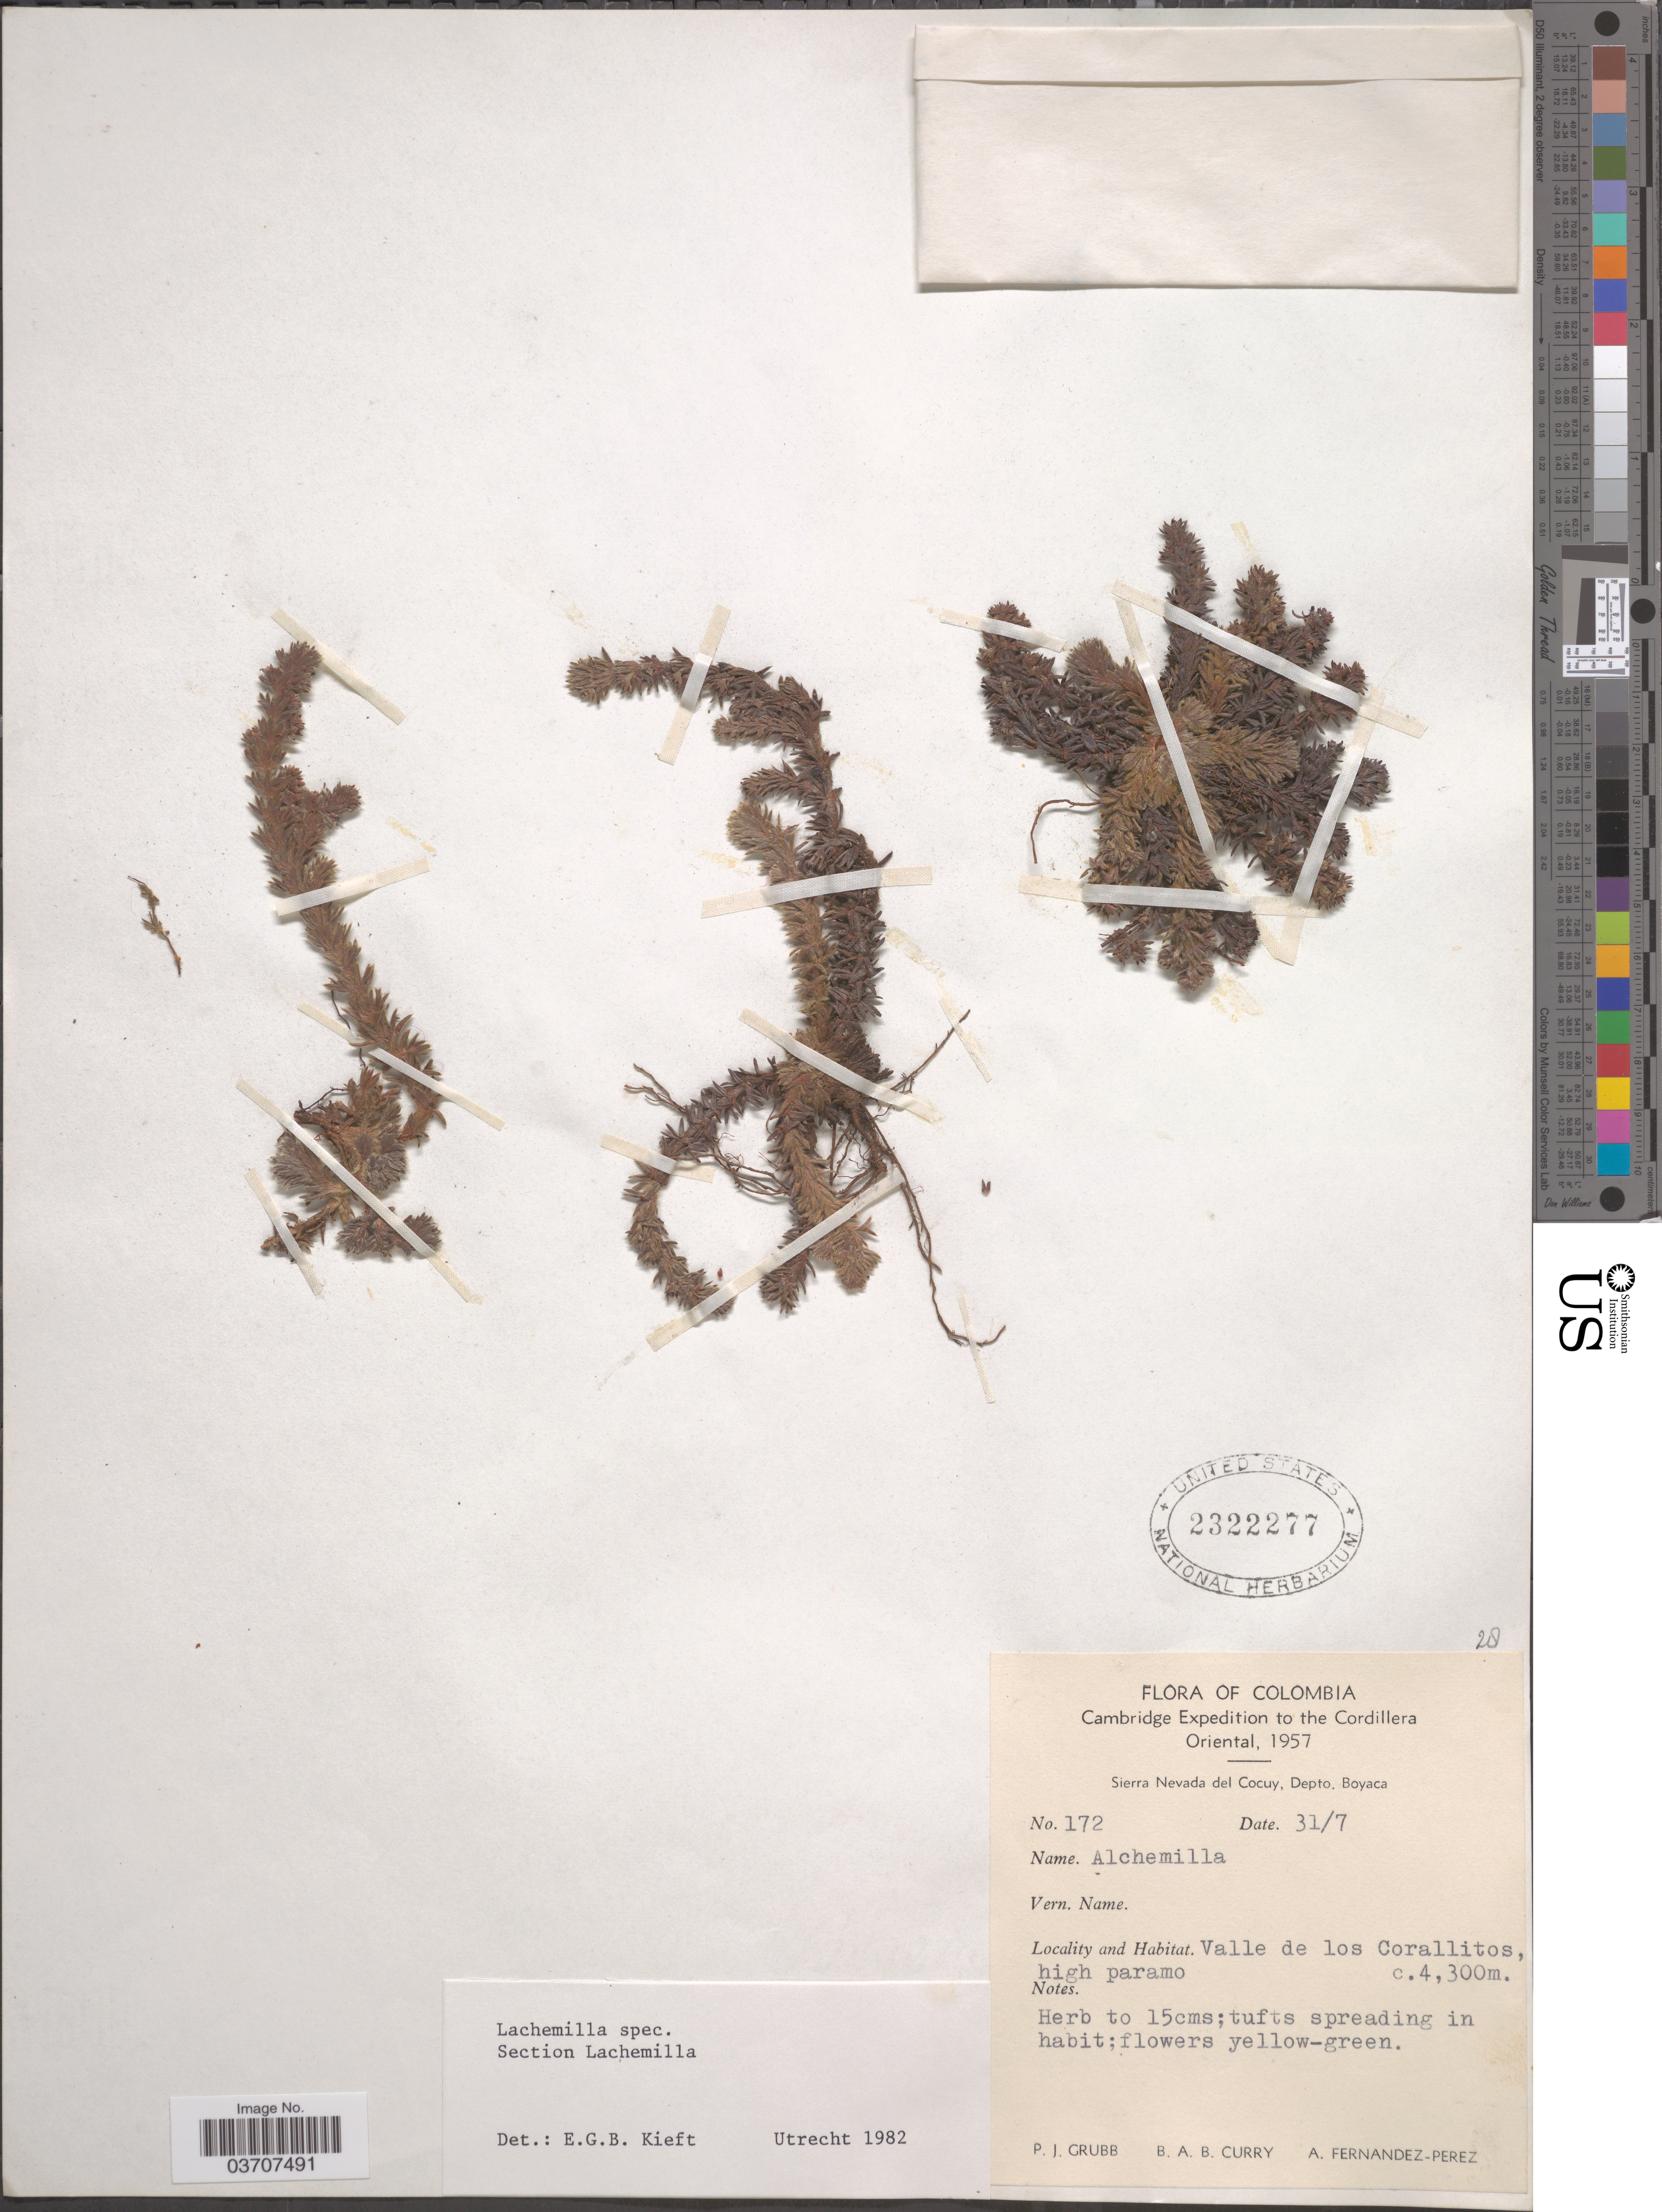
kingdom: Plantae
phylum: Tracheophyta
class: Magnoliopsida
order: Rosales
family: Rosaceae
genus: Alchemilla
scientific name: Alchemilla hispidula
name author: L.M. Perry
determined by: Dorr, L. J., (BOT), Smithsonian Institution - National Museum of Natural History (UNITED STATES)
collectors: P. J. Grubb, B. A. B. Curry & A. Fernández-Pérez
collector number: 172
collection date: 1957-07-31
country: Colombia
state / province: Boyacá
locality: Cordillera Oriental. Sierra Nevada del Cocuy, Depto. Boyaca. Valle de los Corallitos.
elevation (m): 4300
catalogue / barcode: US 2322277